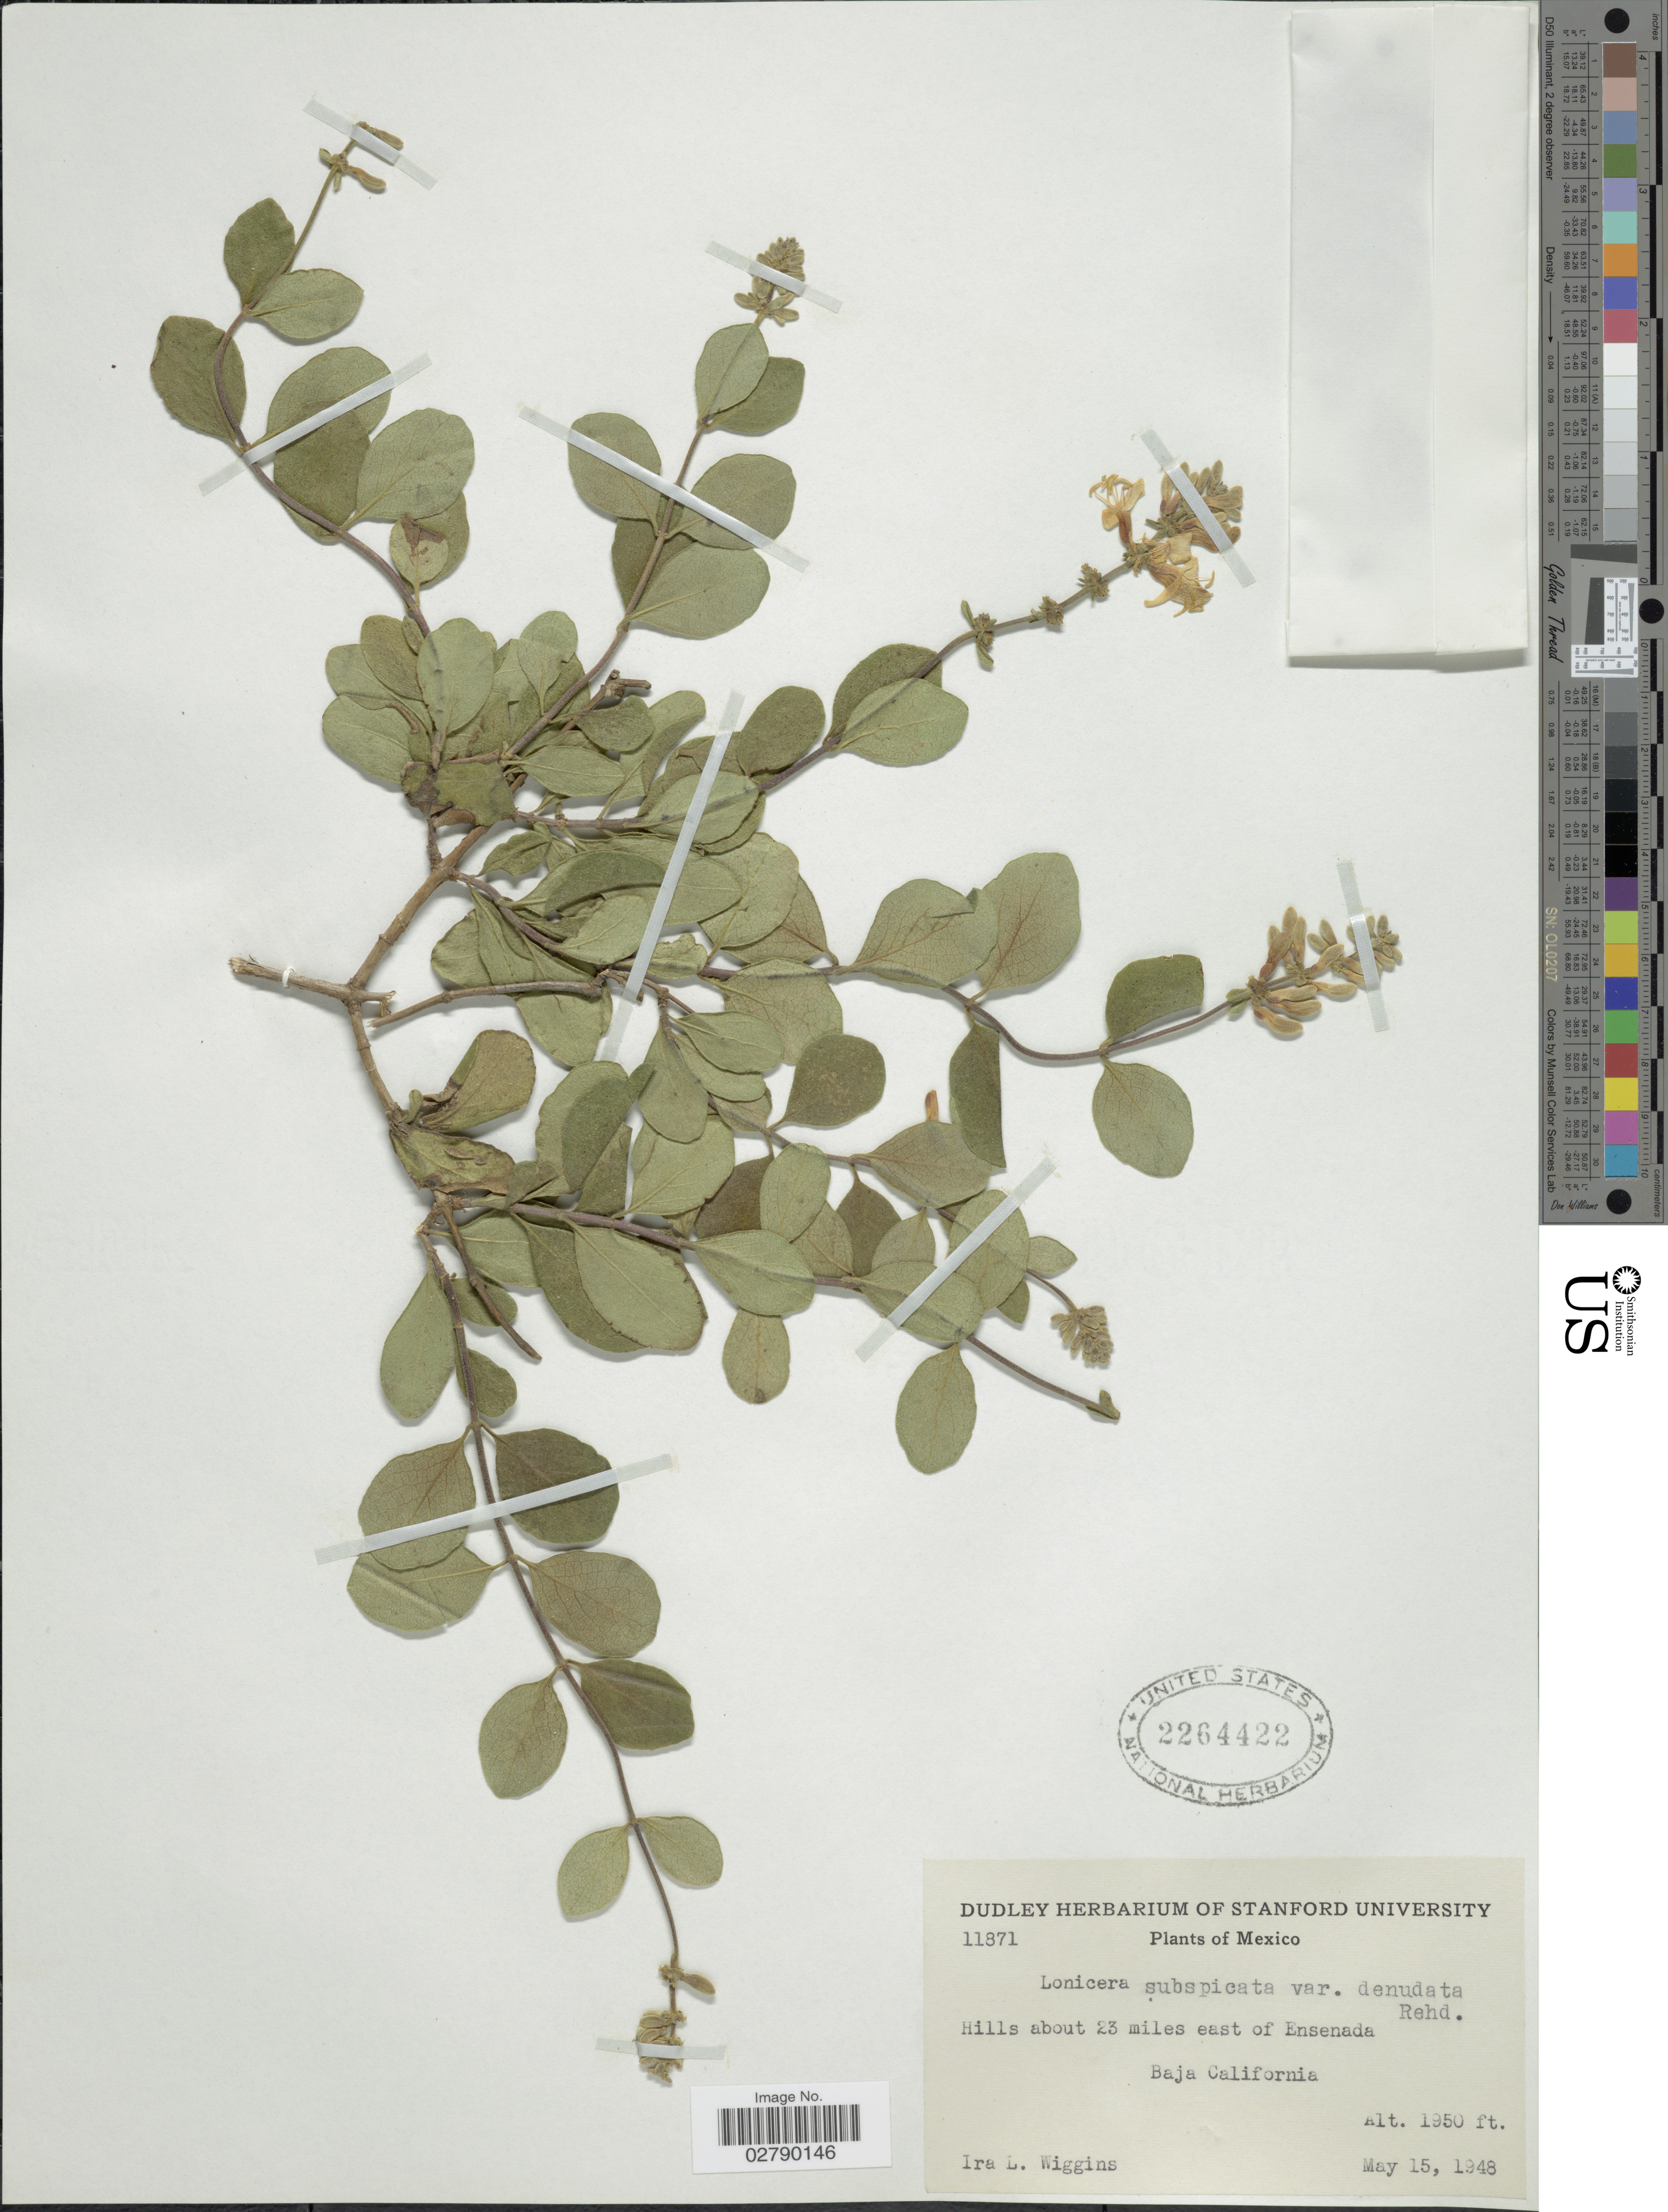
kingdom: Plantae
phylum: Tracheophyta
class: Magnoliopsida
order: Dipsacales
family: Caprifoliaceae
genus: Lonicera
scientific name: Lonicera subspicata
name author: Hook. & Arn.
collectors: I. L. Wiggins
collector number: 11871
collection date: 1948-05-15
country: Mexico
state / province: Baja California Norte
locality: Hills about 23 miles east of Ensenada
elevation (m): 594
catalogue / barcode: US 2264422